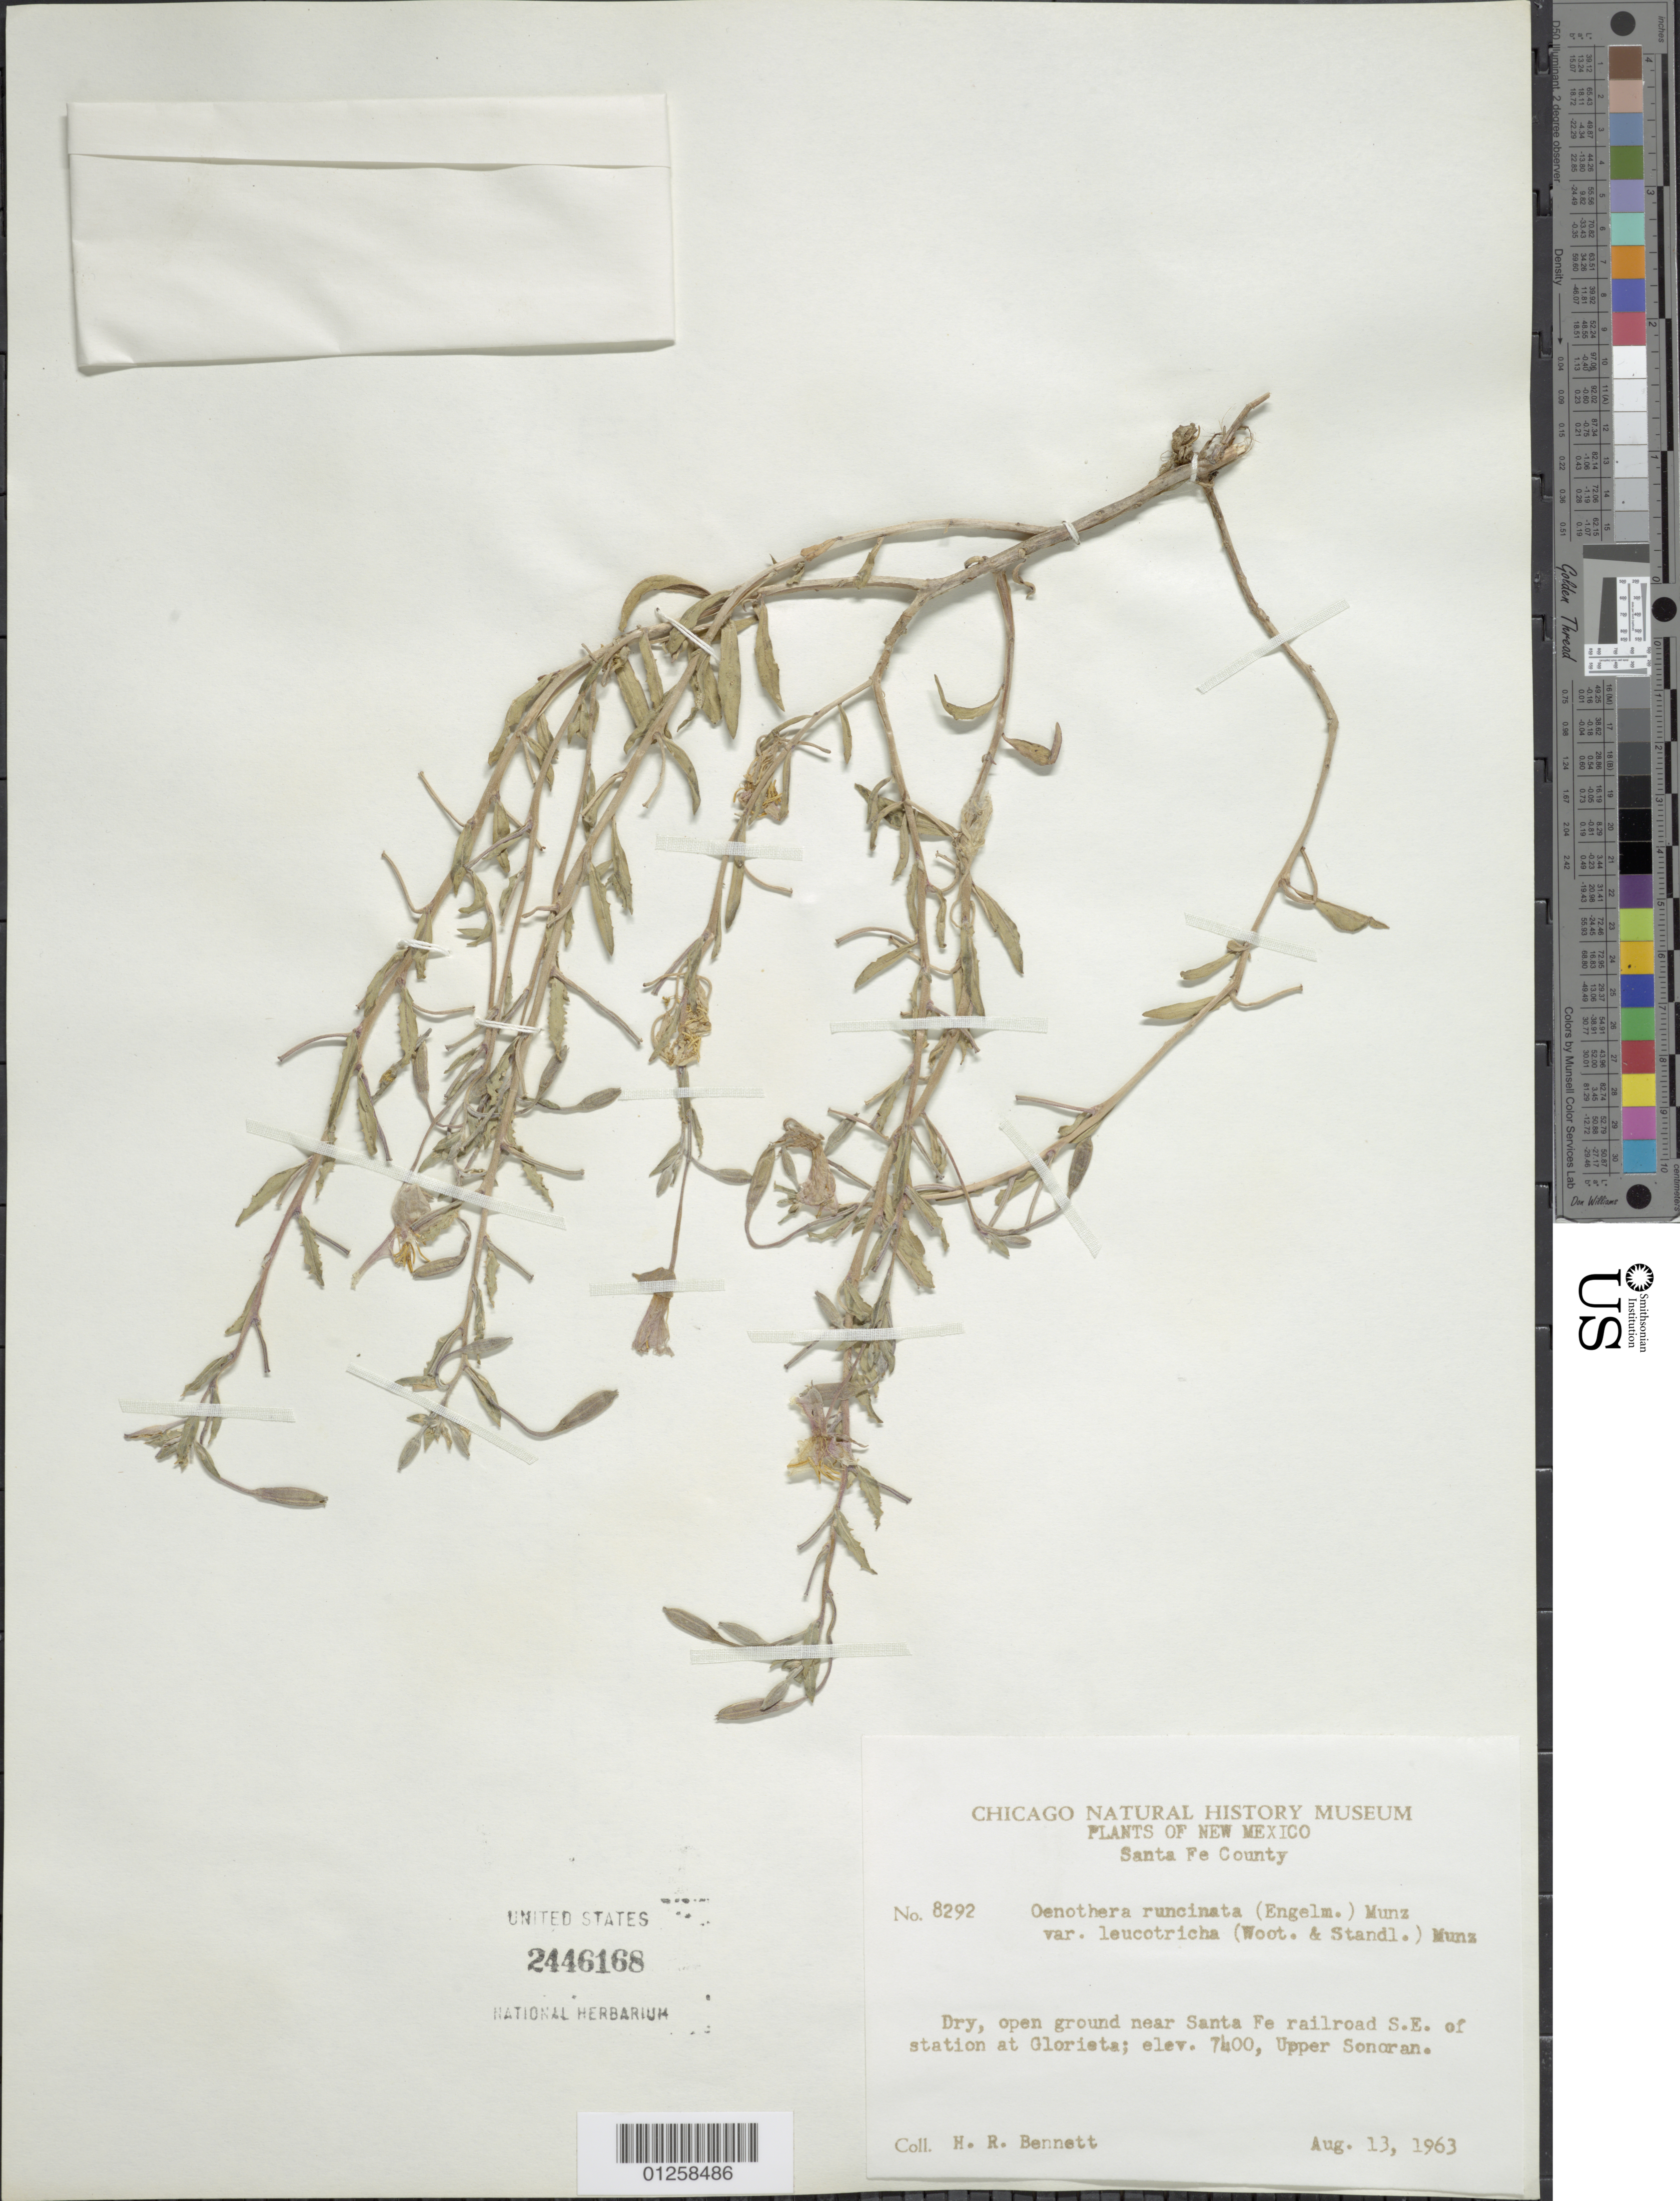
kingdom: Plantae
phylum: Tracheophyta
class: Magnoliopsida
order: Myrtales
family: Onagraceae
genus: Oenothera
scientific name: Oenothera pallida subsp. runcinata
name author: (Engelm.) Munz & W.M. Klein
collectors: H. R. Bennett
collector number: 8292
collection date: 1963-08-13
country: United States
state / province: New Mexico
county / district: Santa Fe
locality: Near Santa Fe railroad S.E. of station at Glorieta. Upper Sonoran.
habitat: Dry open ground.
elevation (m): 2256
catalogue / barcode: US 2446168